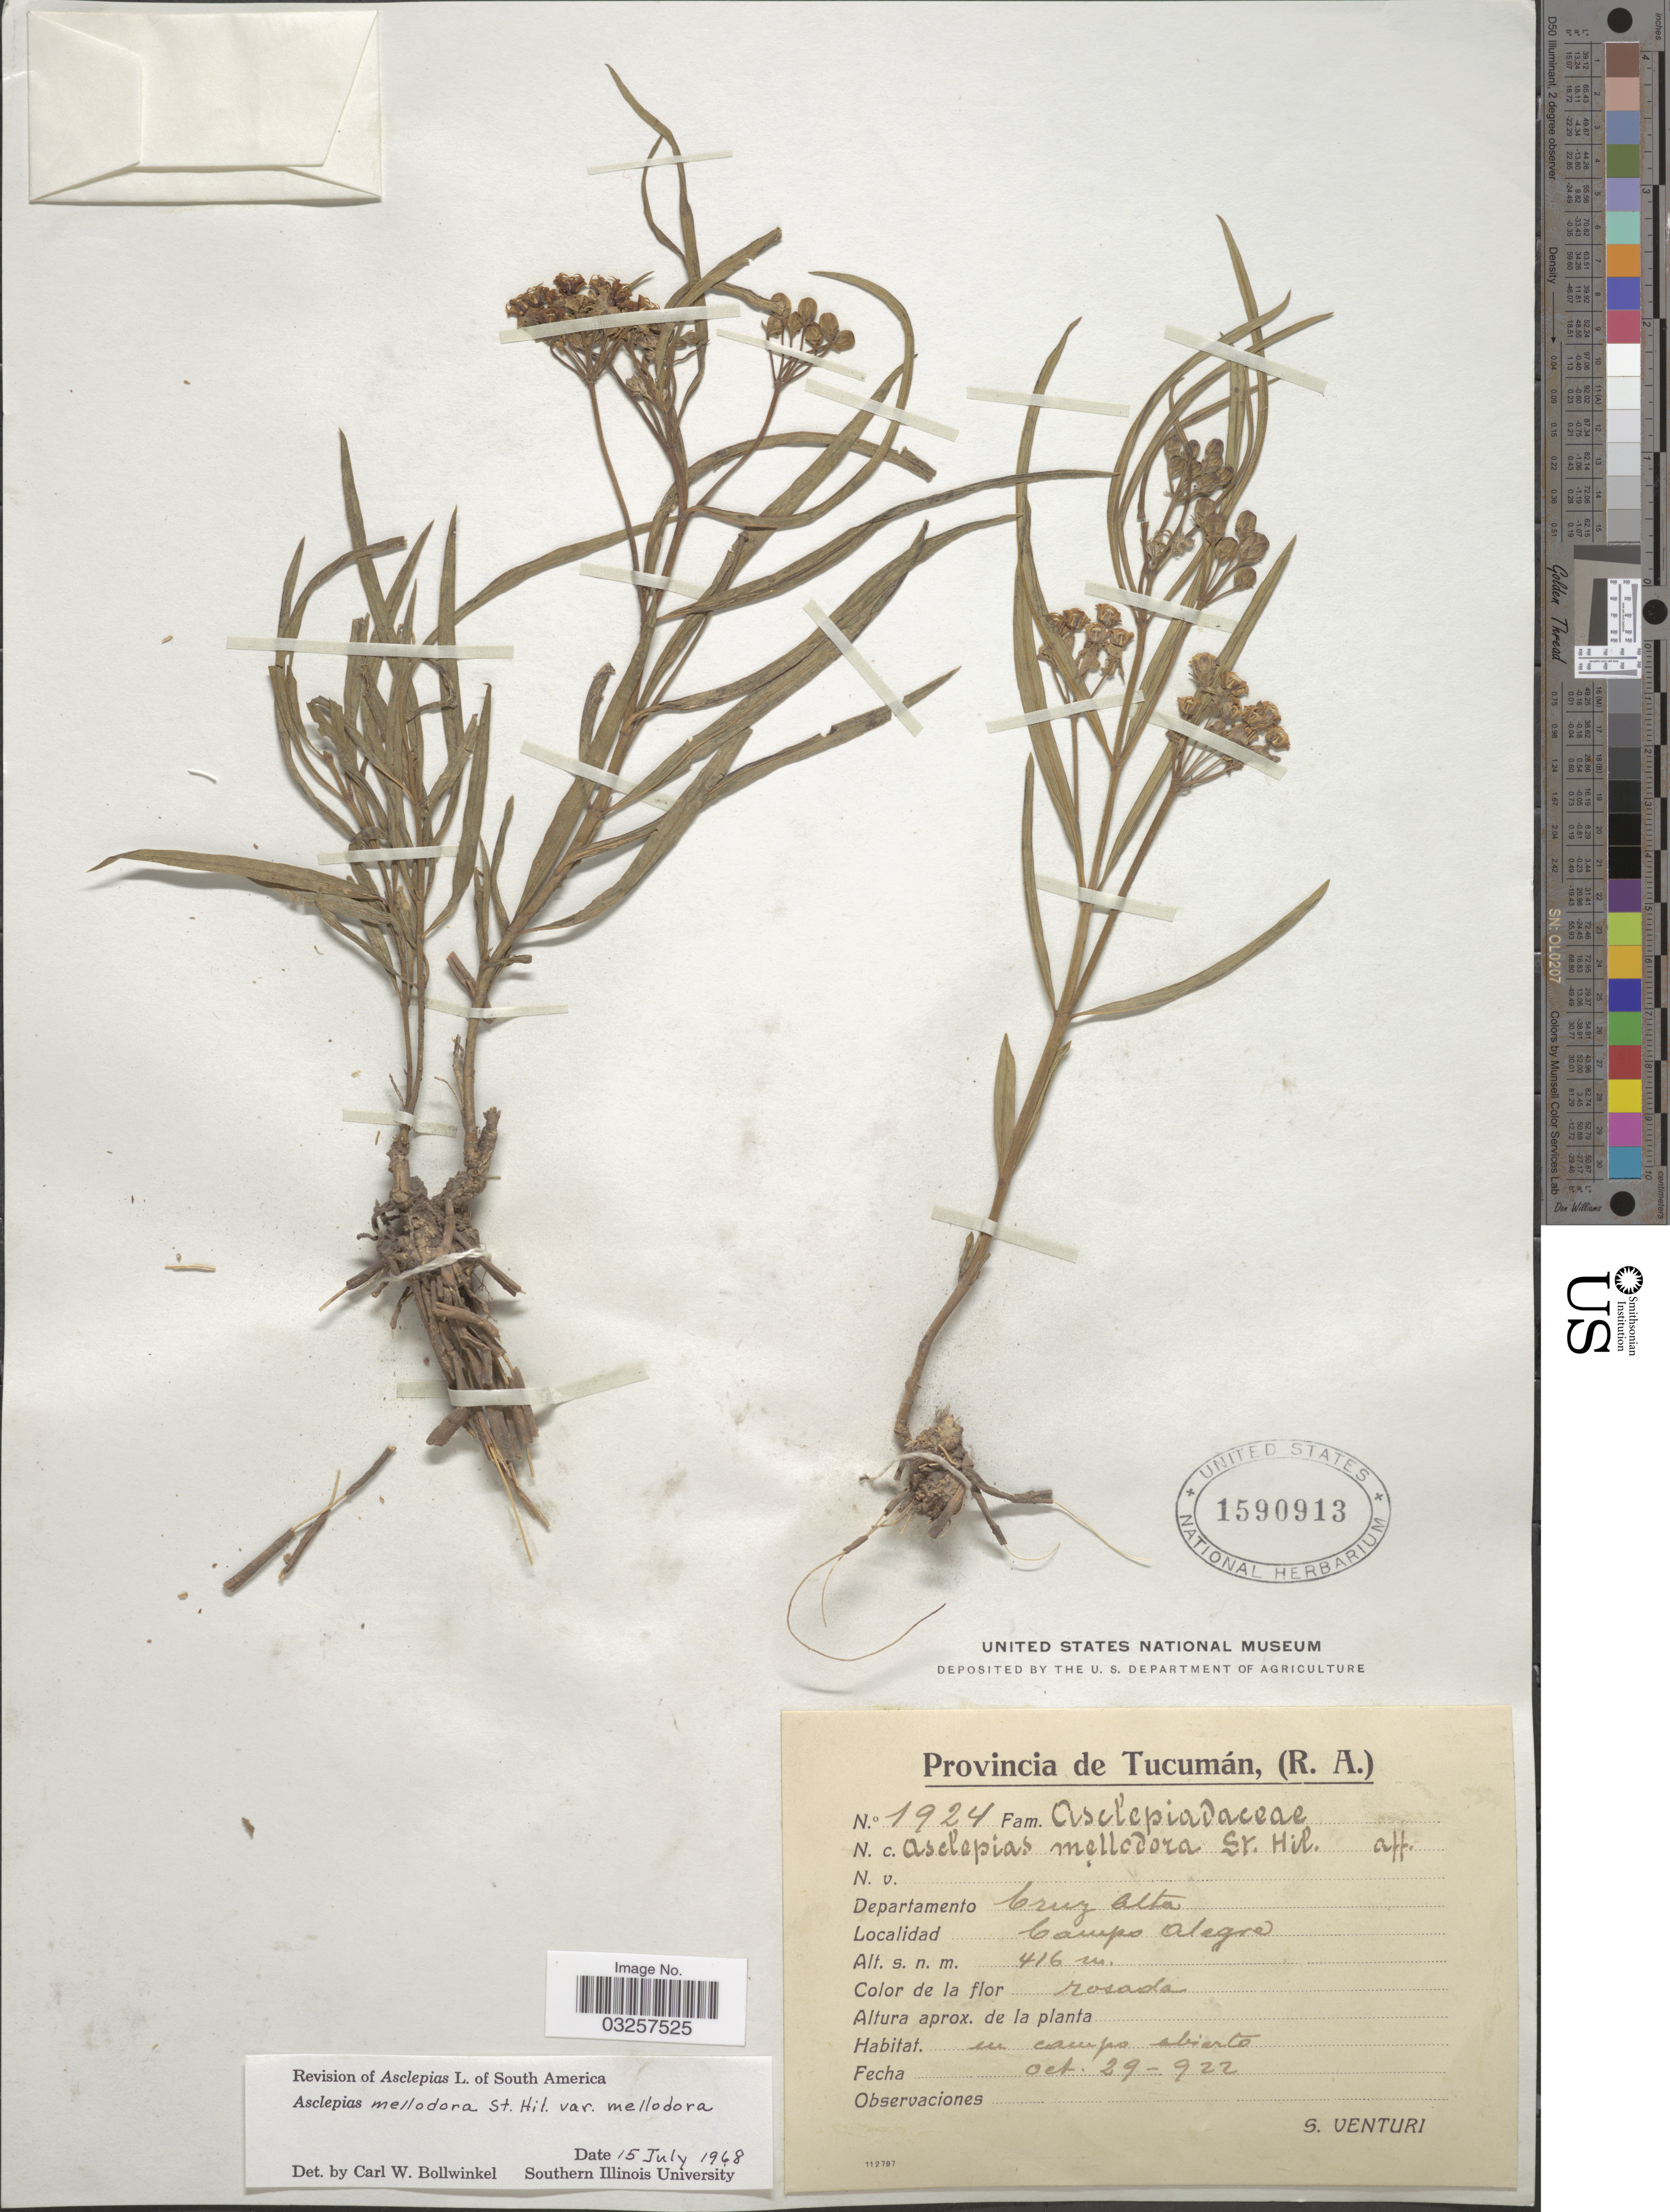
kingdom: Plantae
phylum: Tracheophyta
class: Magnoliopsida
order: Gentianales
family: Apocynaceae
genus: Asclepias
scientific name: Asclepias mellodora var. mellodora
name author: A. St.-Hil.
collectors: S. Venturi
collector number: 1924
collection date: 1922-10-29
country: Argentina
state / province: Tucuman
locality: Provincia de Tucumán. Departamento Cruz Alta. Campo Alegre.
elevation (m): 416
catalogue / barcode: US 1590913